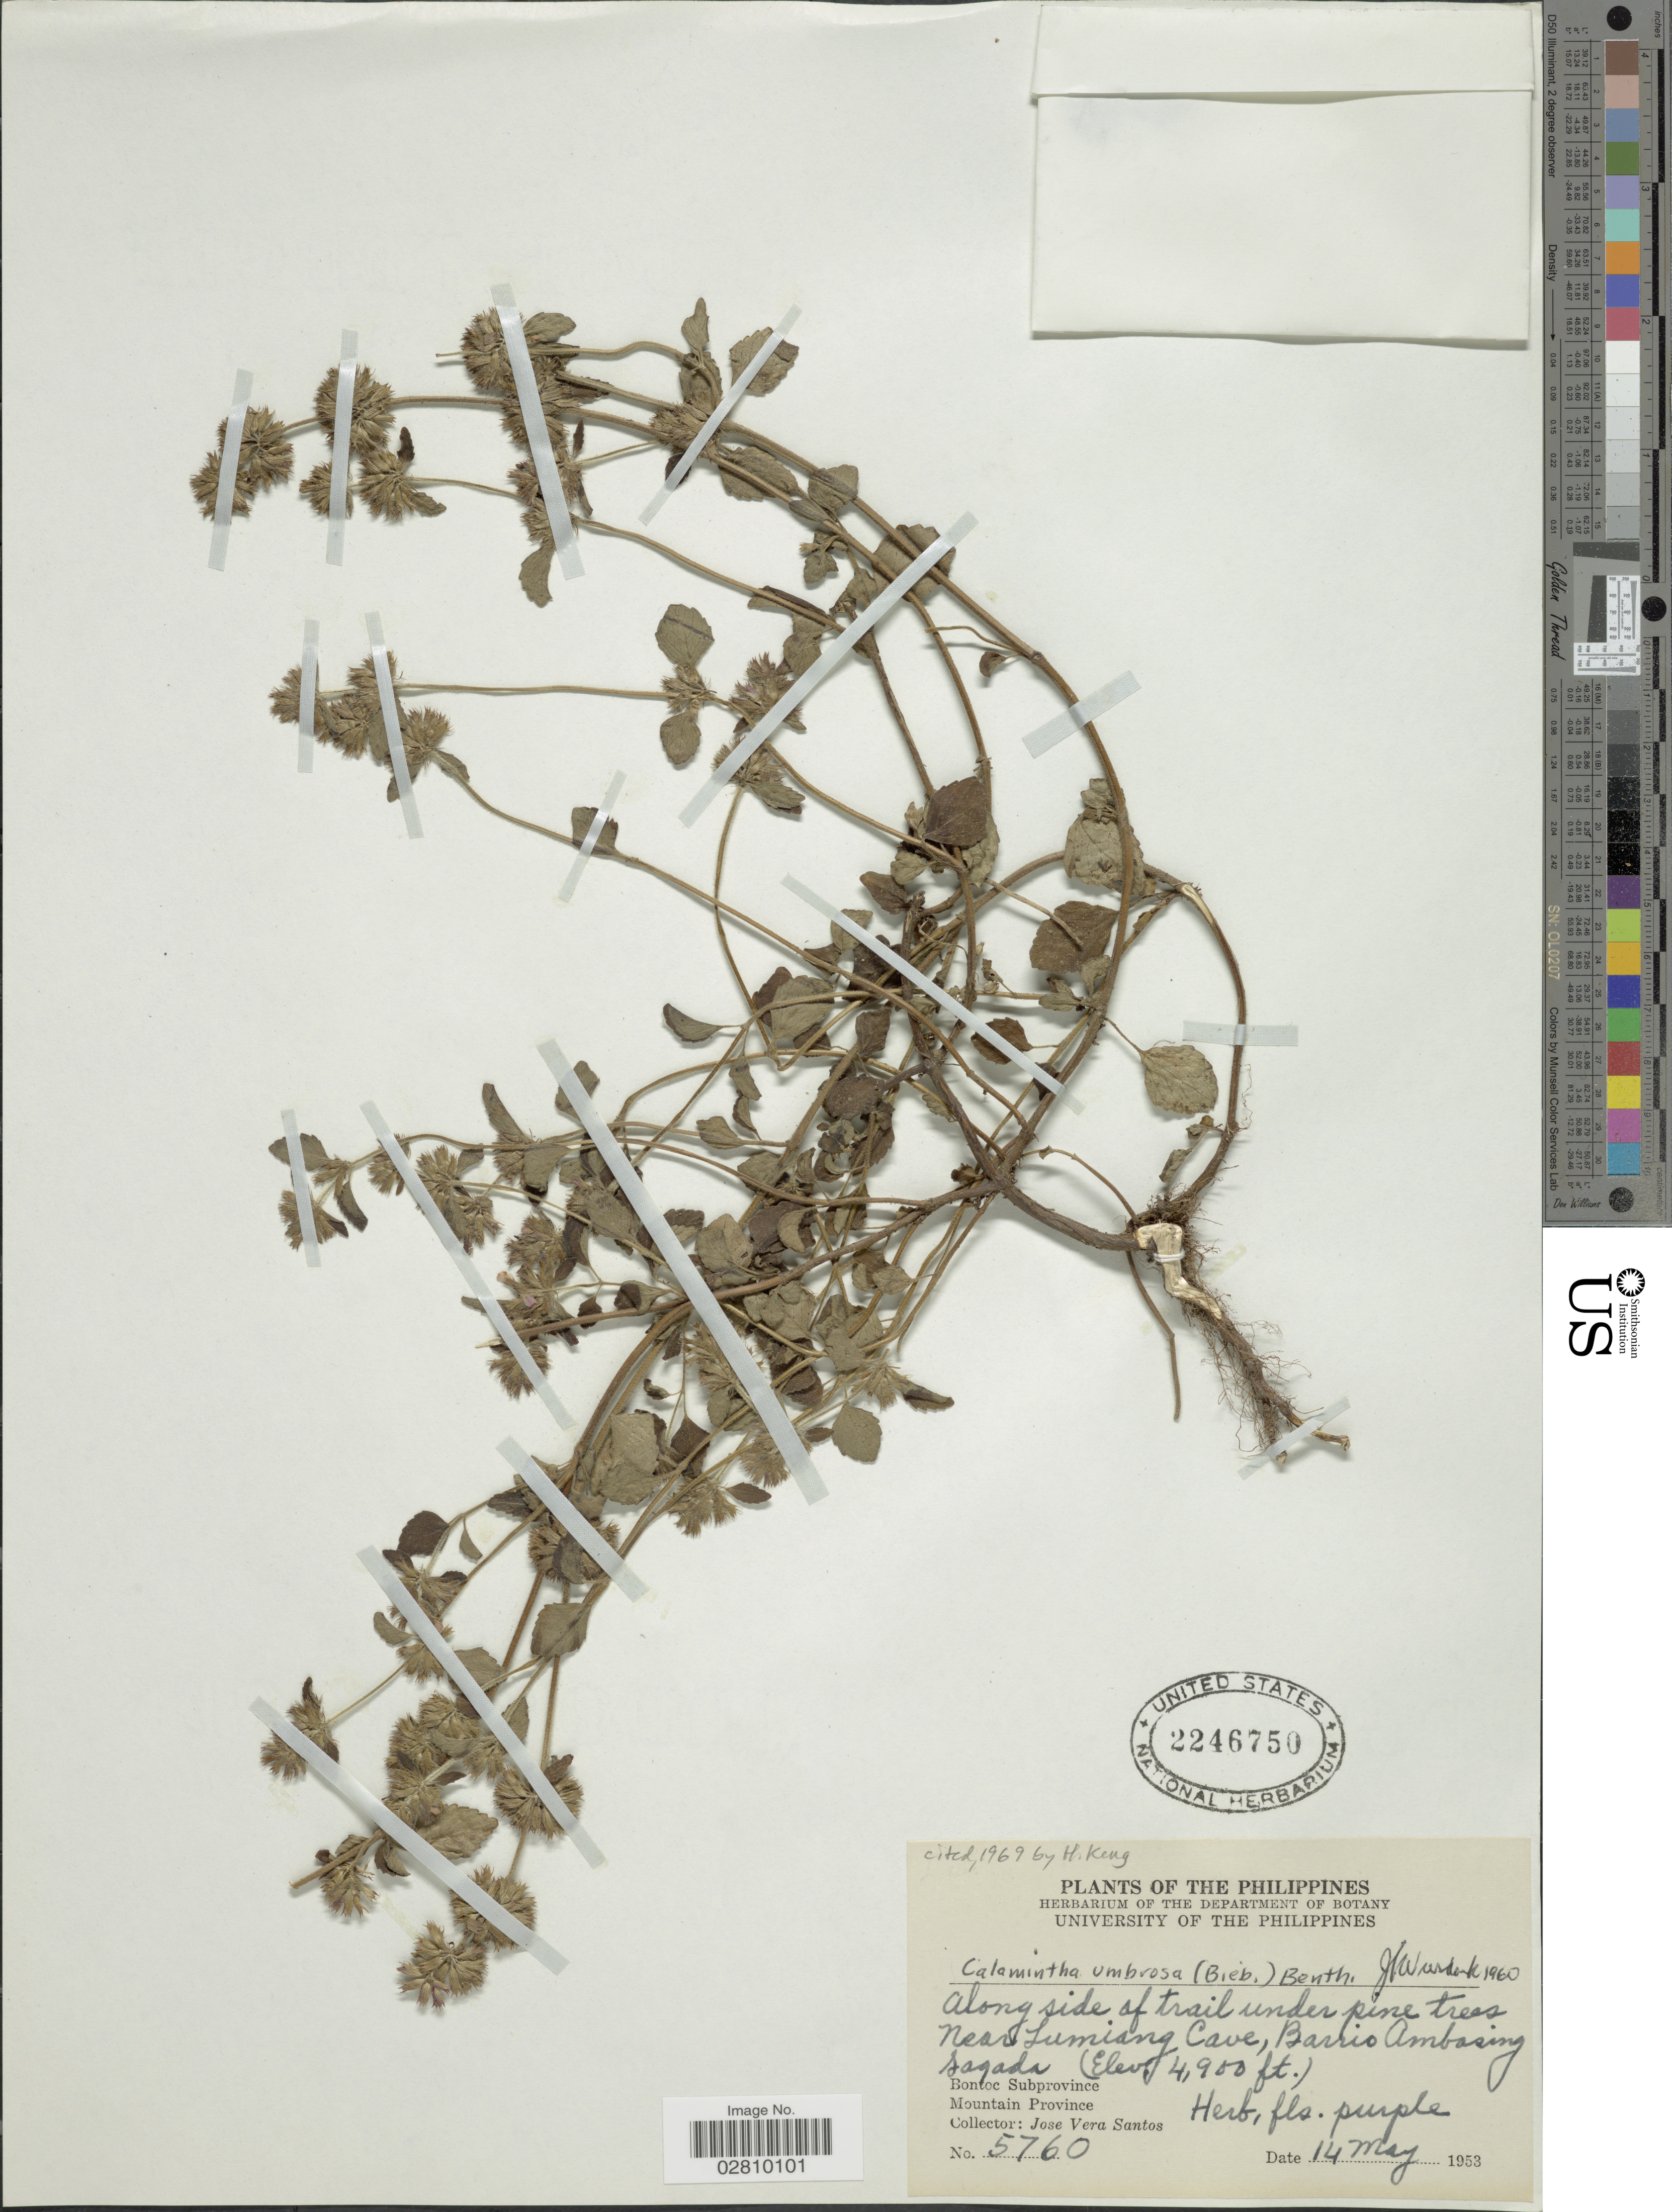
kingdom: Plantae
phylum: Tracheophyta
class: Magnoliopsida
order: Lamiales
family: Lamiaceae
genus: Calamintha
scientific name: Calamintha umbrosa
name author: (M. Bieb.) Rchb.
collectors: J. V. Santos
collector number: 5760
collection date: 1953-05-14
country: Philippines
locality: Near Lumiang Cave, Barrio Ambasing Sagada. Bontoc Subprovince, Mountain Province.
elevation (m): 1494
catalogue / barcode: US 2246750